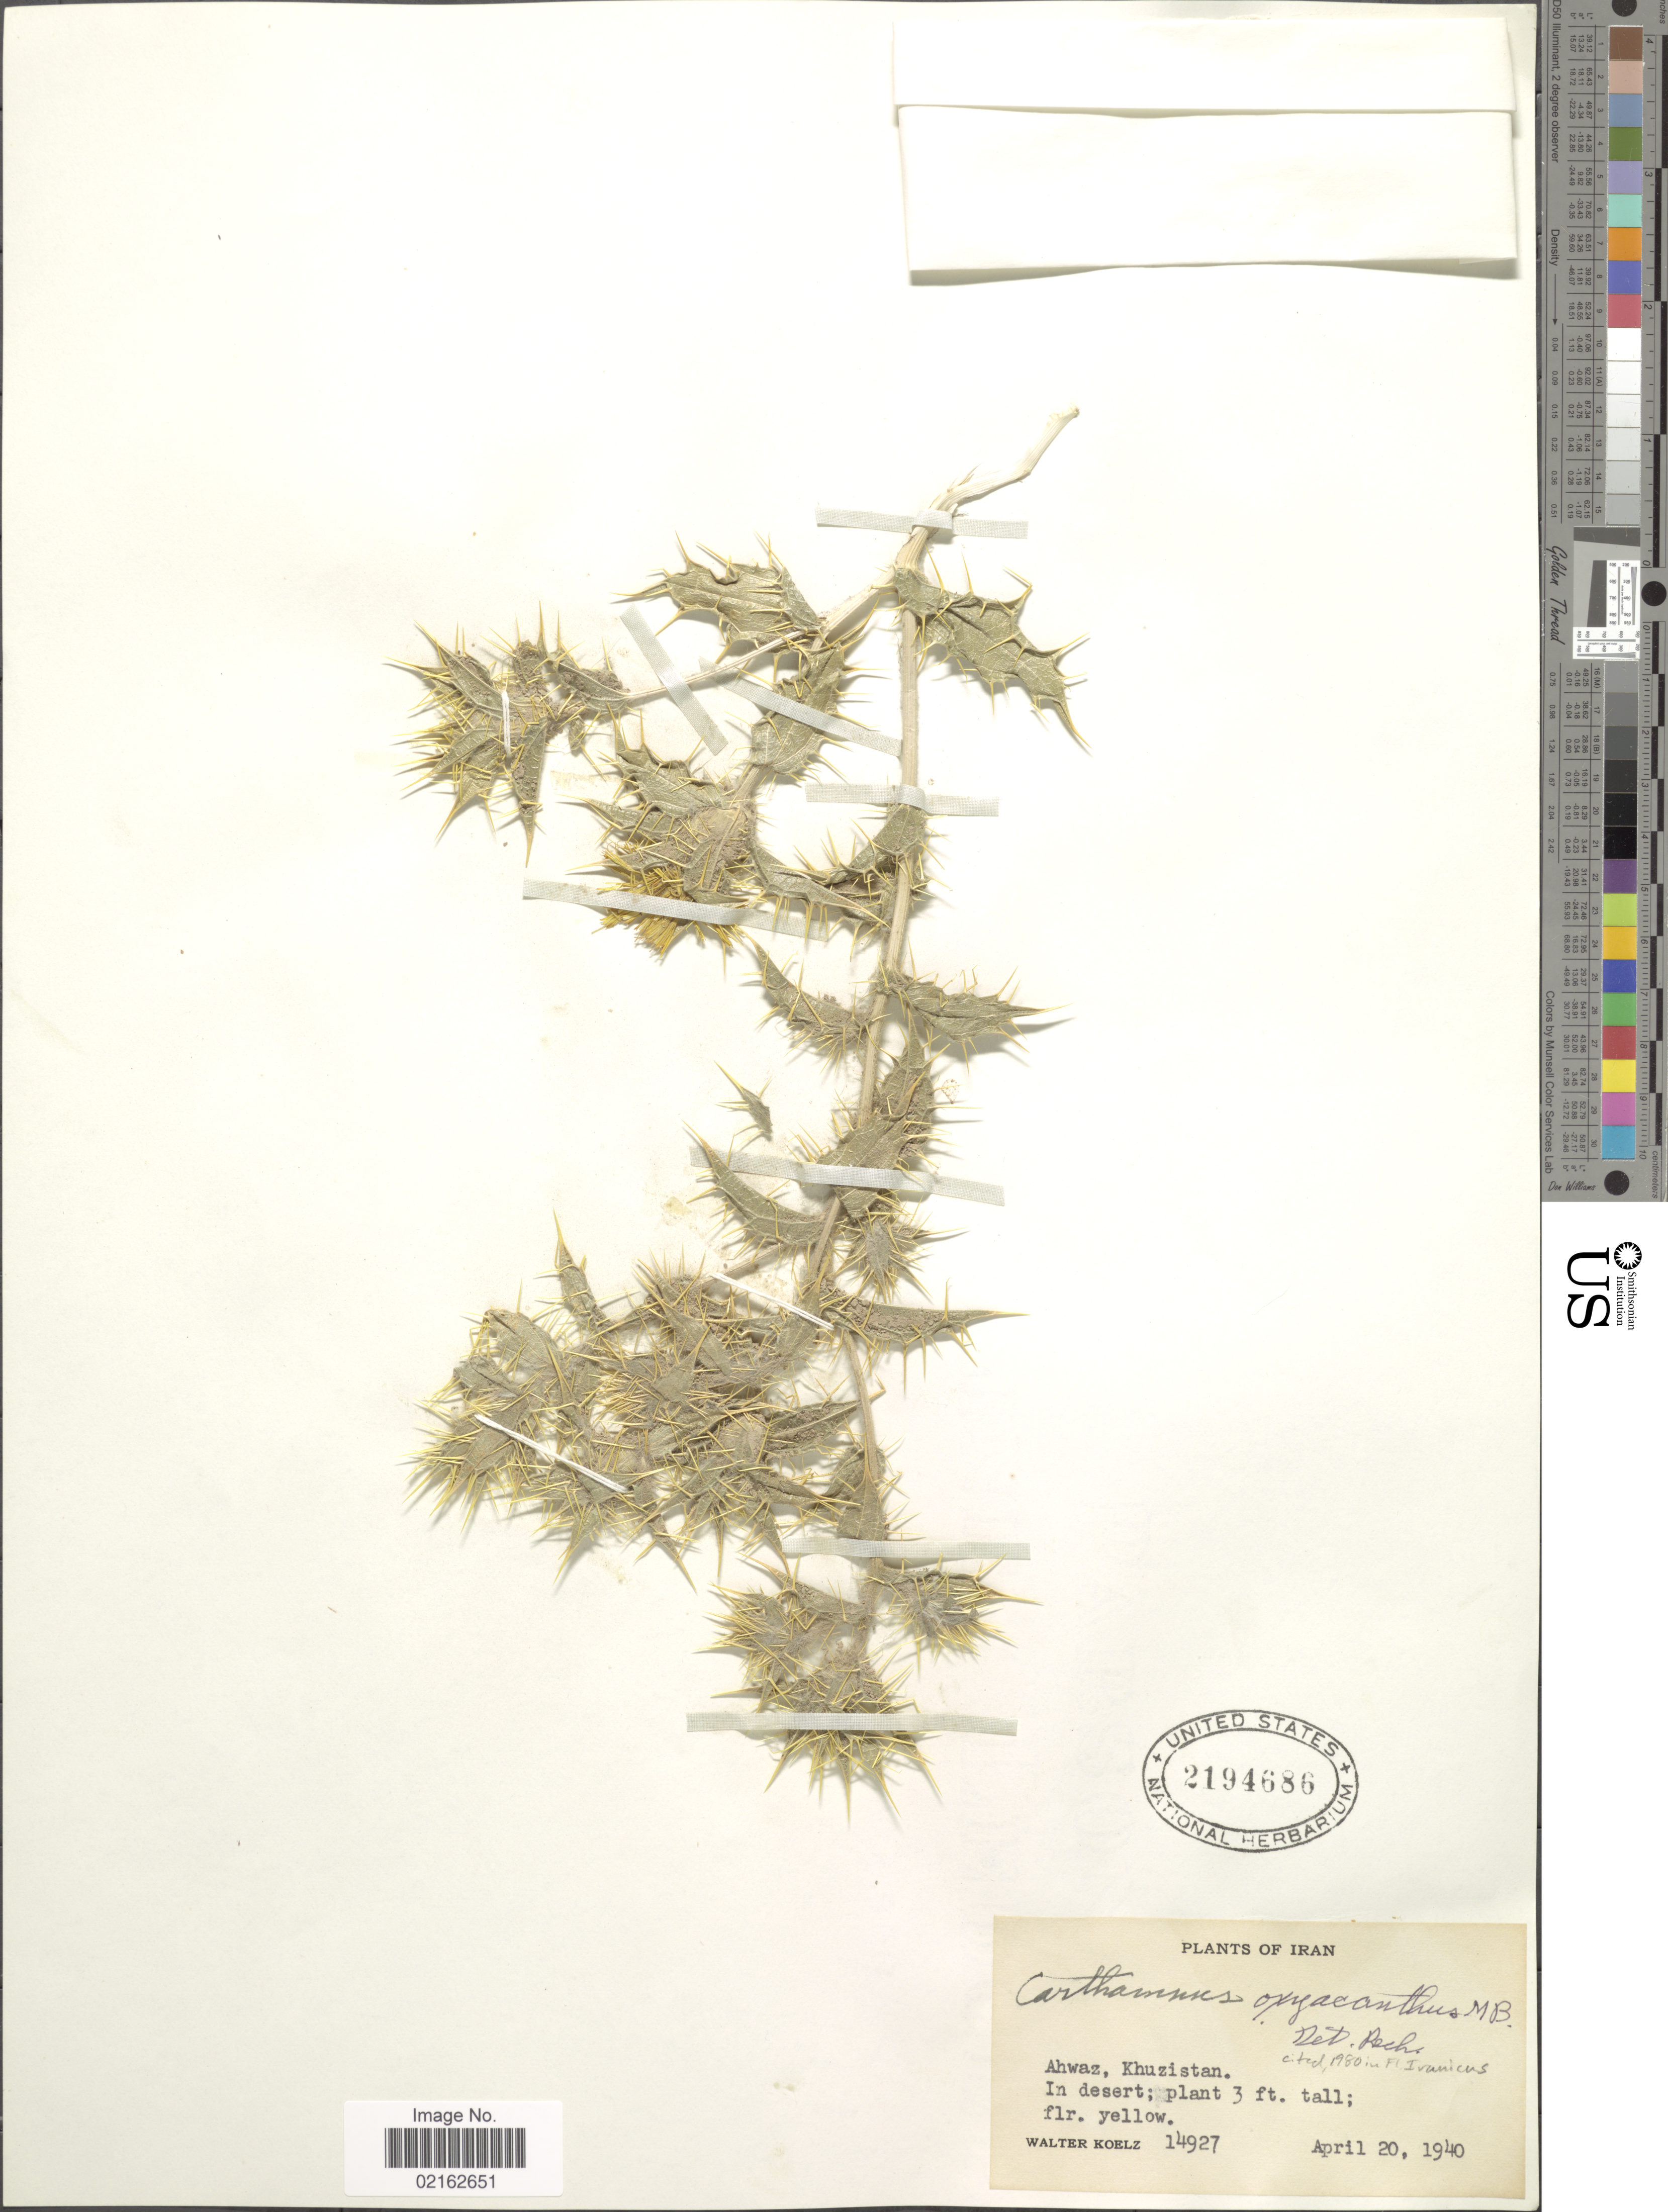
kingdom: Plantae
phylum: Tracheophyta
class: Magnoliopsida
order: Asterales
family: Asteraceae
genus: Carthamus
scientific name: Carthamus oxyacantha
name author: M. Bieb.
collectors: W. N. Koelz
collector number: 14927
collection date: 1940-04-20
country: Iran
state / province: Khuzestan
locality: Ahwaz, Khuzistan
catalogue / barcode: US 2194686